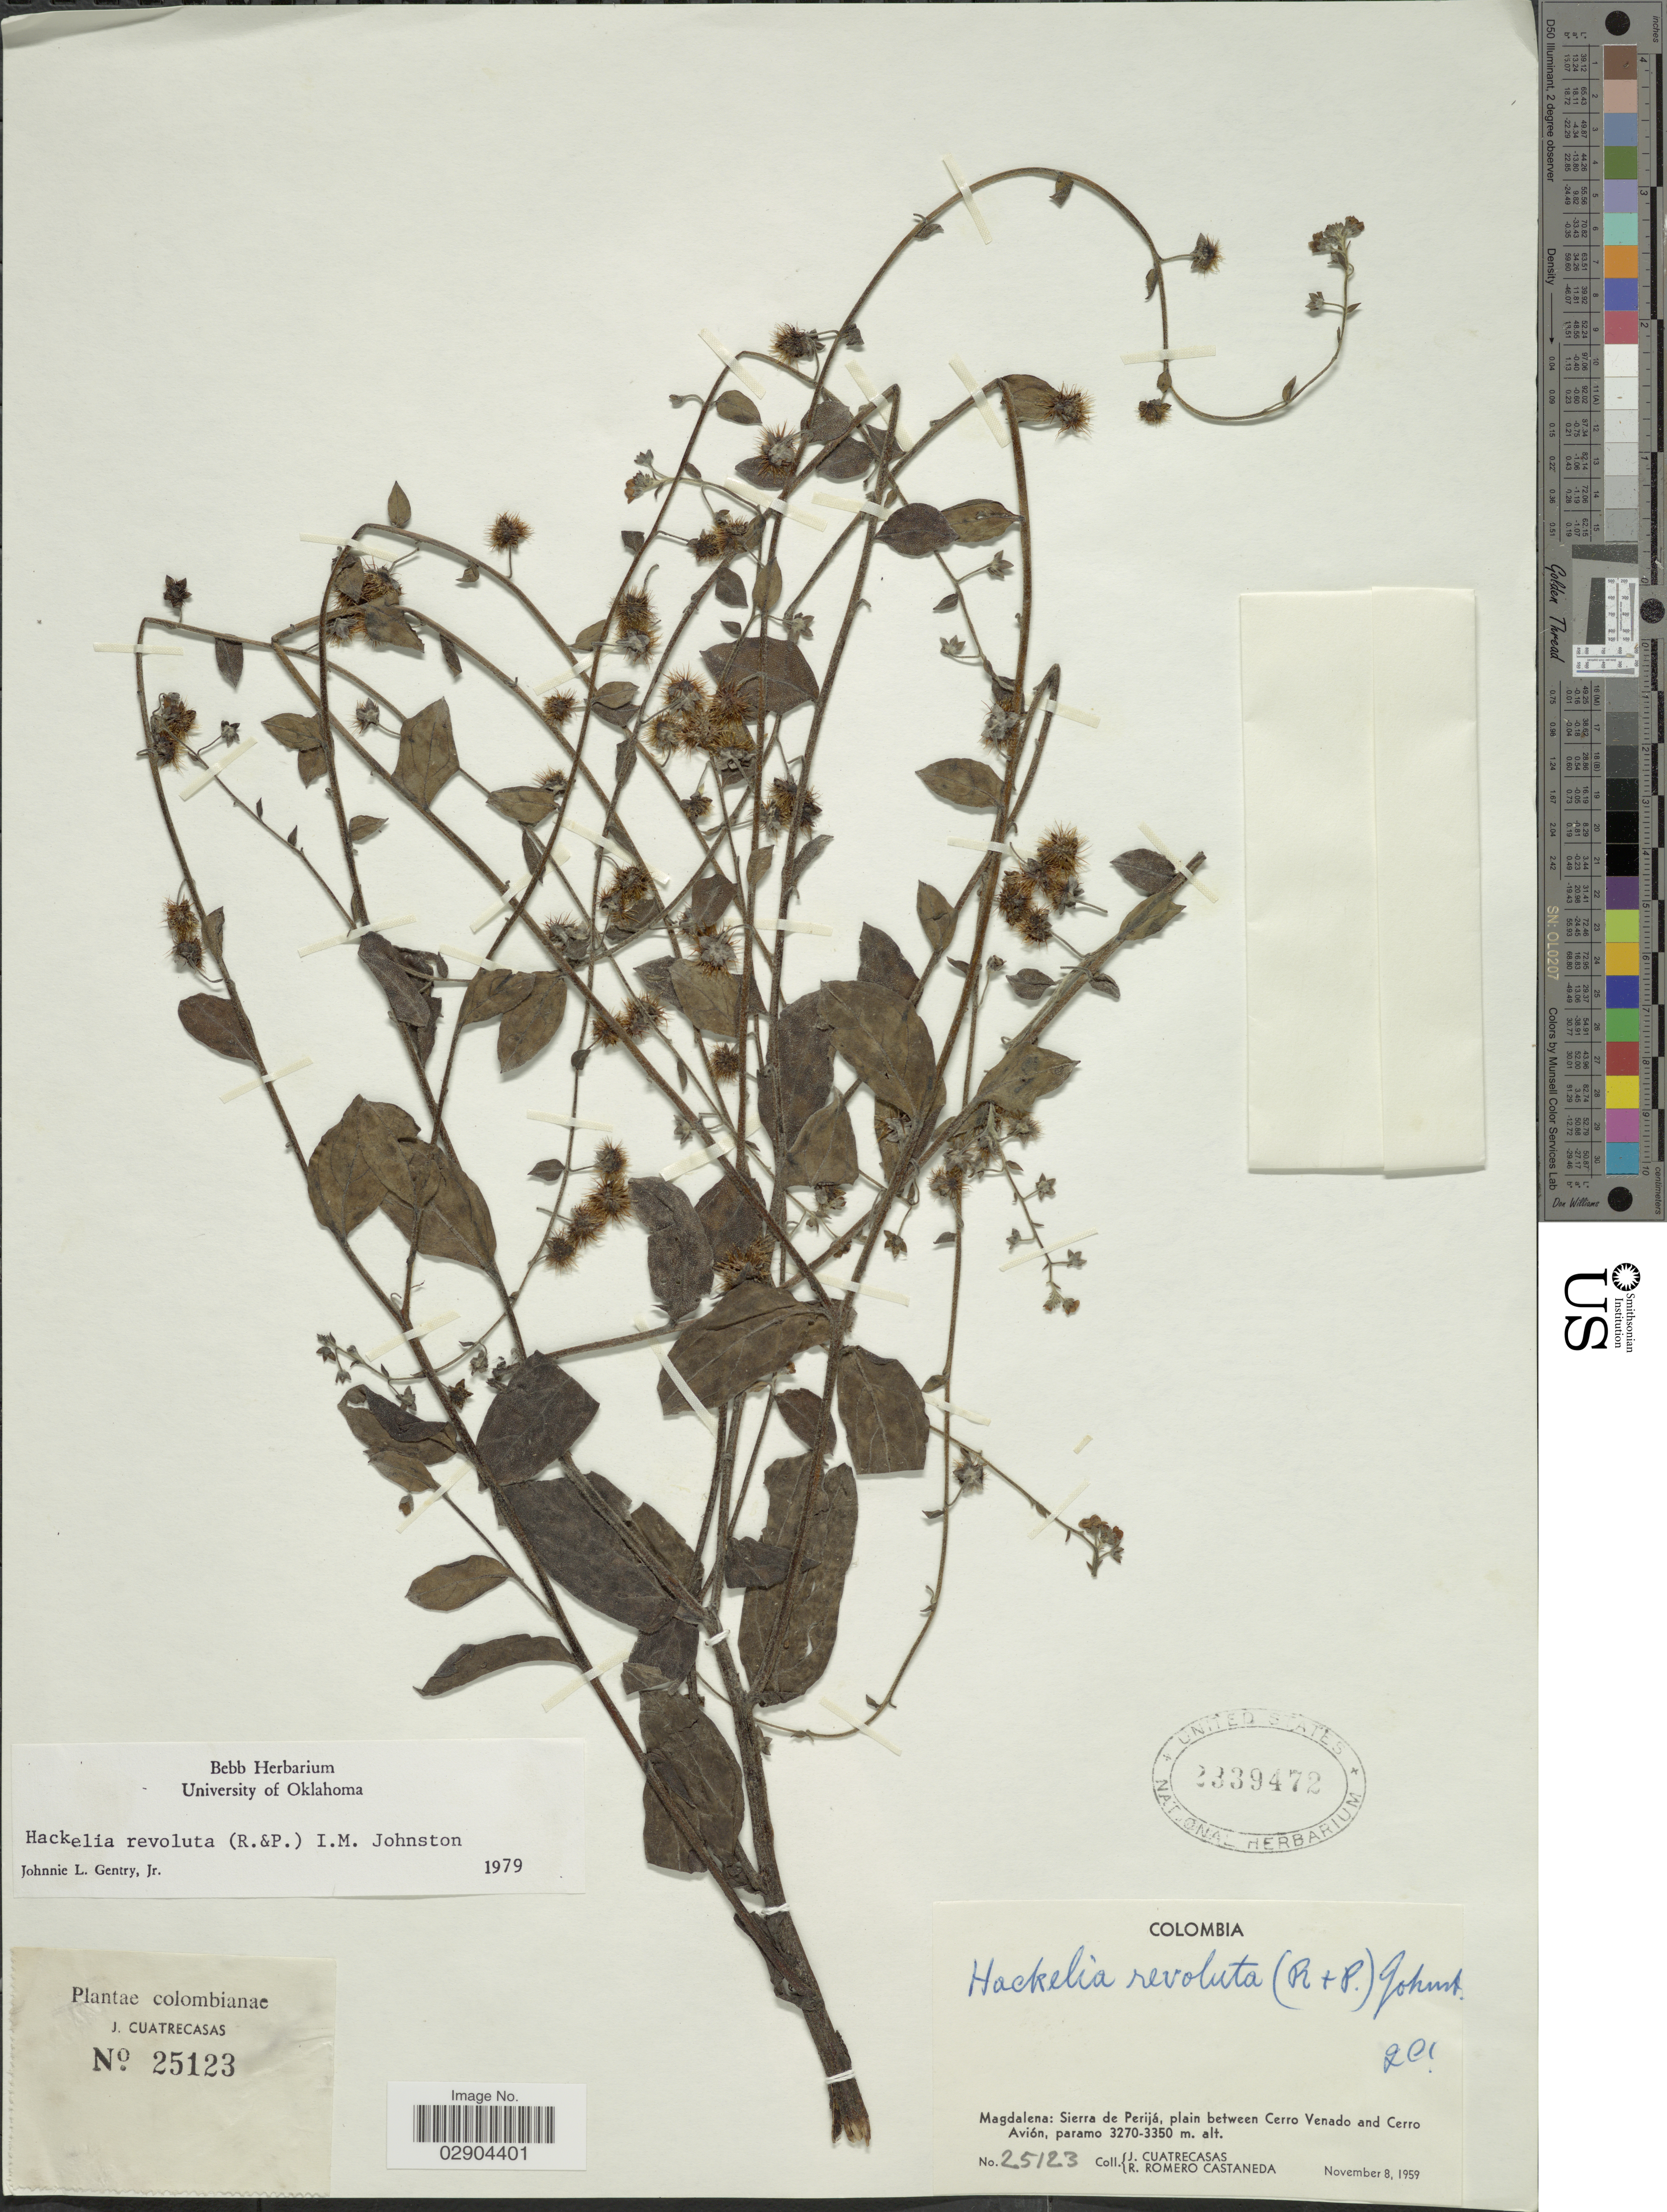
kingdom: Plantae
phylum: Tracheophyta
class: Magnoliopsida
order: Boraginales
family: Boraginaceae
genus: Hackelia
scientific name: Hackelia revoluta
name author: (Ruiz & Pav.) I.M. Johnst.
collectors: J. Cuatrecasas & R. Romero Castañeda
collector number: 25123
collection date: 1959-11-08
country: Colombia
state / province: Magdalena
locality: Sierra de Perijá, plain between Cerro Venado and Cerro Avión.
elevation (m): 3270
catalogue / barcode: US 2339472